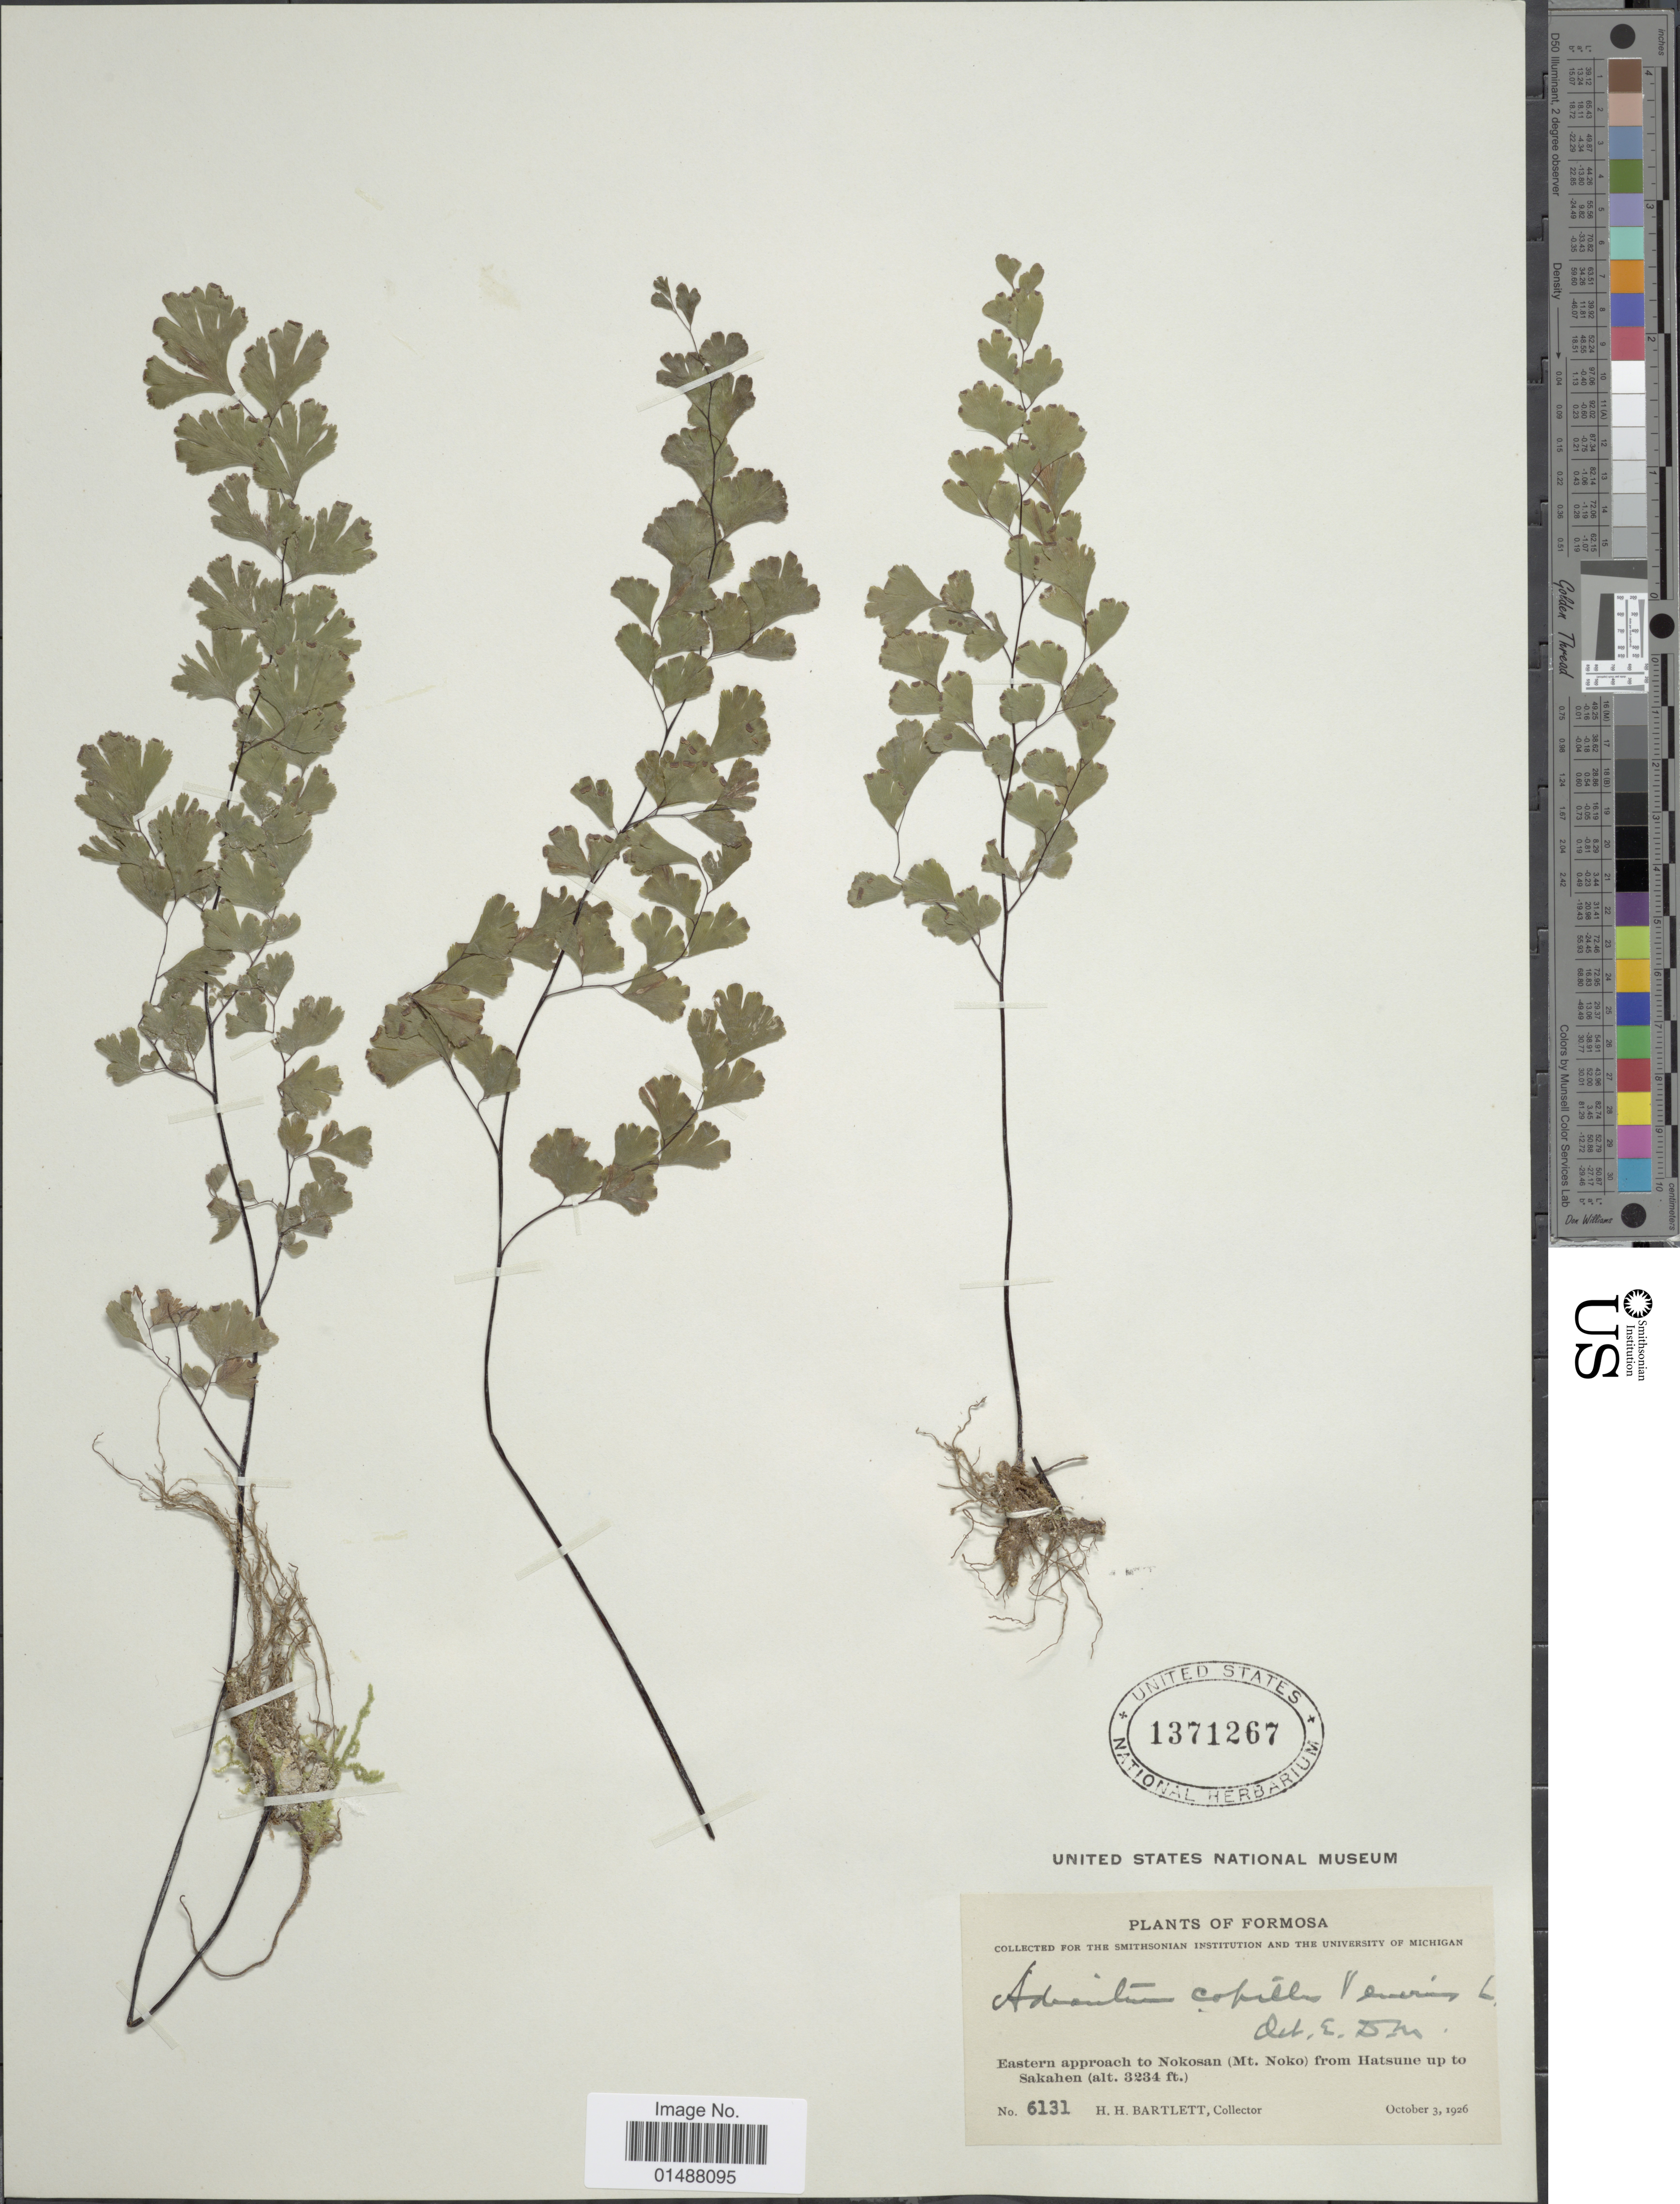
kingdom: Plantae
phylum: Tracheophyta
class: Polypodiopsida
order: Polypodiales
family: Pteridaceae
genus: Adiantum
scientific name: Adiantum capillus-veneris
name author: L.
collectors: H. H. Bartlett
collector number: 6131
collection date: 1926-10-03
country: Taiwan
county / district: Hualien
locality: Eastern approach to Nokosan (mt. Noko) from Hatsune up to Sakahen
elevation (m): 986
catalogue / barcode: US 1371267